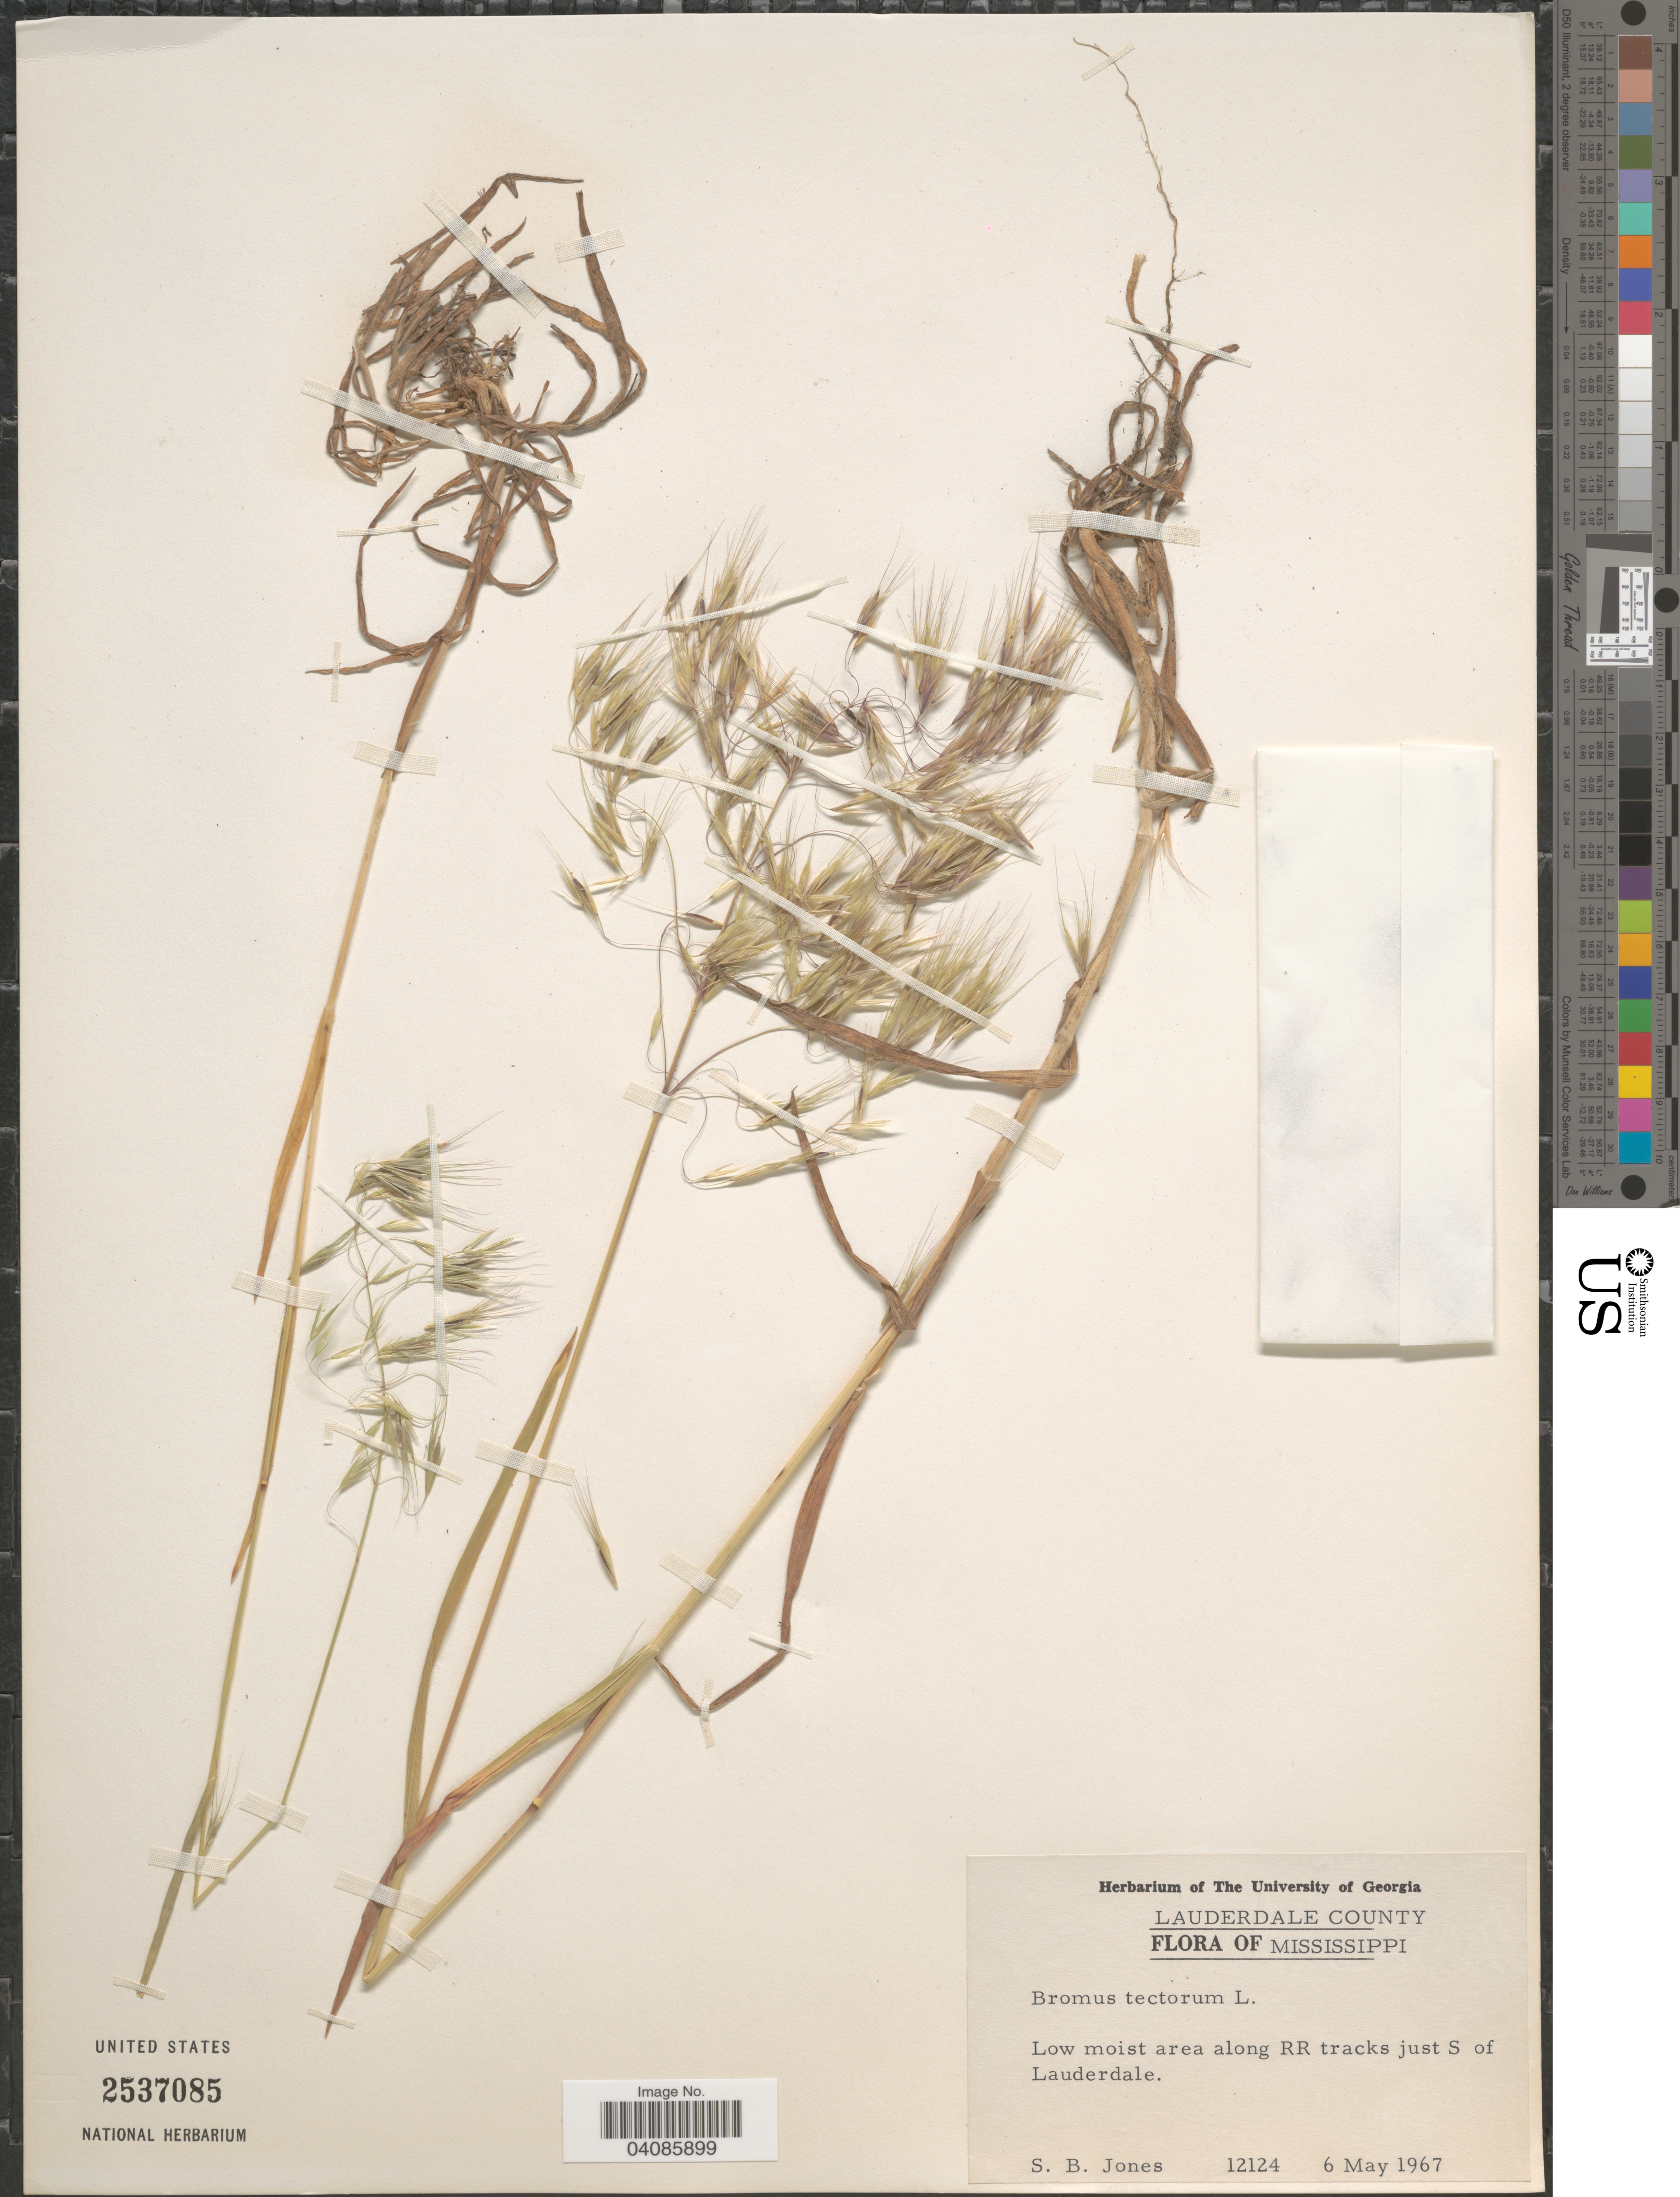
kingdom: Plantae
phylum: Tracheophyta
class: Liliopsida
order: Poales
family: Poaceae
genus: Bromus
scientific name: Bromus tectorum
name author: L.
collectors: S. B. Jones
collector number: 12124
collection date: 1967-05-06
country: United States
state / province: Mississippi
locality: Lauderdale County. Low moist area along RR tracks just S of Lauderdale.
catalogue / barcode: US 2537085